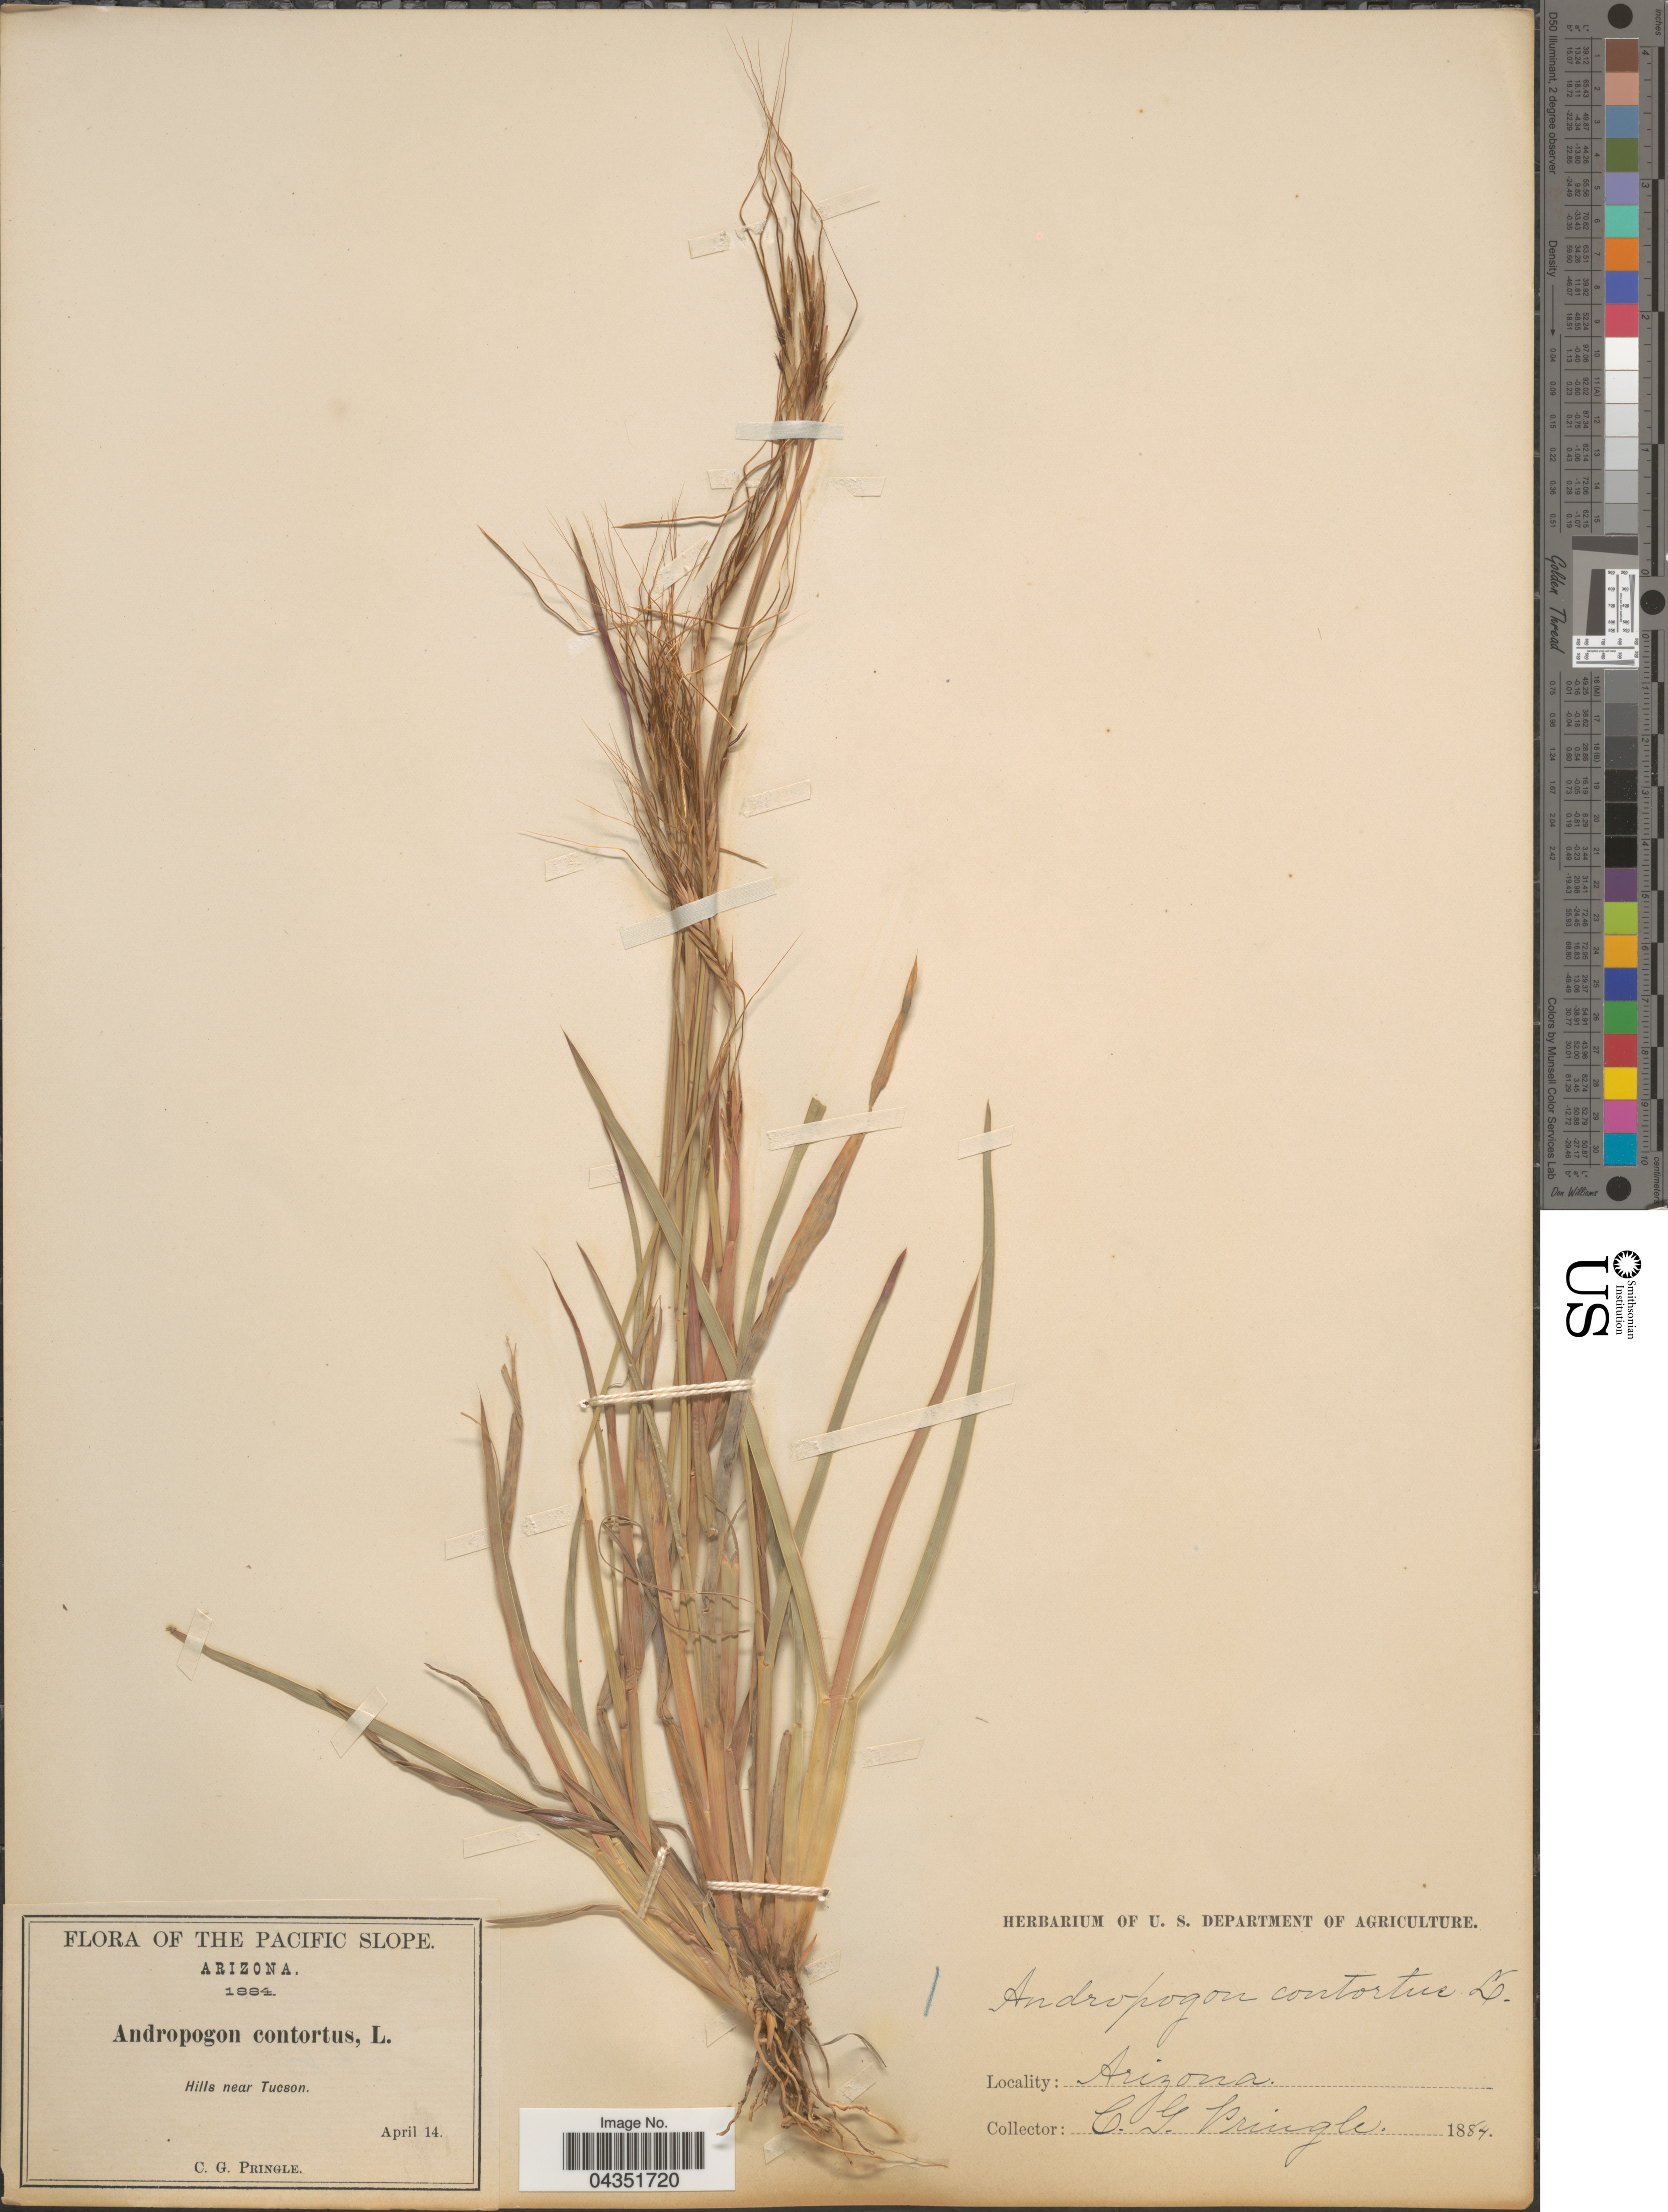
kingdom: Plantae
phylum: Tracheophyta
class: Liliopsida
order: Poales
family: Poaceae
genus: Heteropogon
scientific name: Heteropogon contortus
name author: (L.) P. Beauv. ex Roem. & Schult.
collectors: C. G. Pringle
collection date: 1884-04-14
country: United States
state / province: Arizona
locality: Pacific Slope. Hills near Tucson.